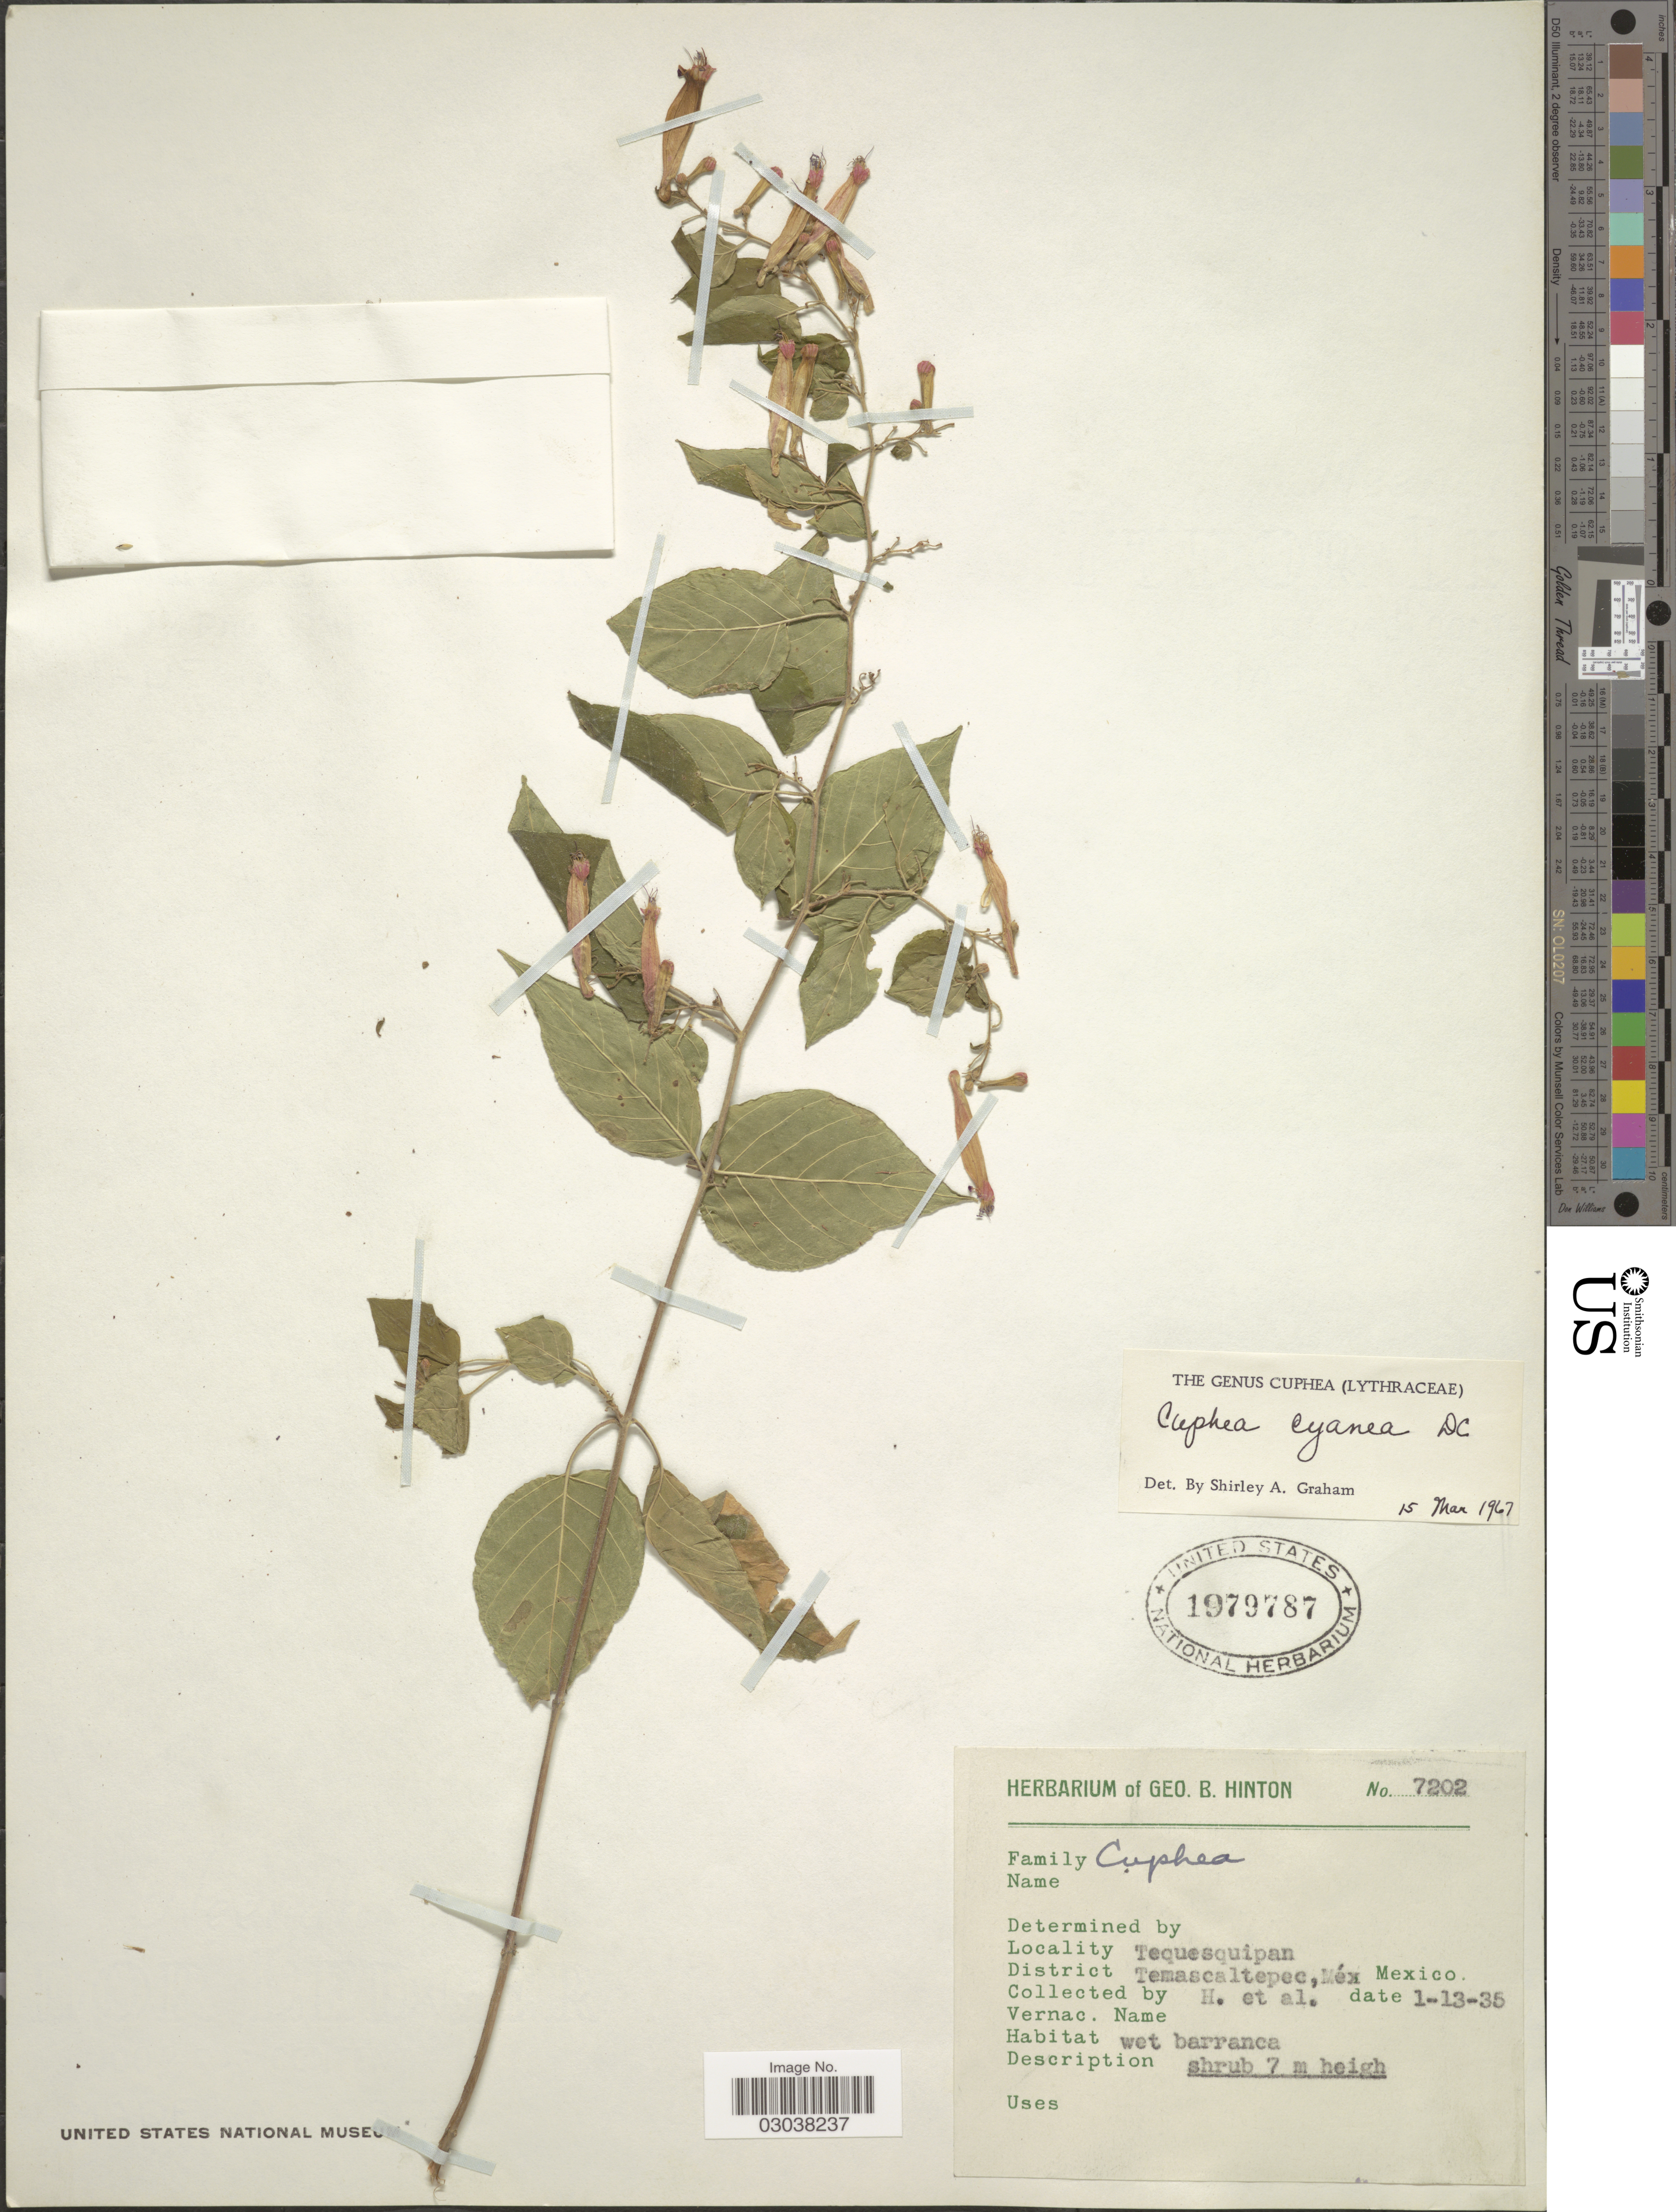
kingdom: Plantae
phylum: Tracheophyta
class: Magnoliopsida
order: Myrtales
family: Lythraceae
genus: Cuphea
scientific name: Cuphea cyanea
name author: DC.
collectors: G. B. Hinton & et al.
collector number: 7202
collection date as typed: Transcribed d/m/y: 13/1/35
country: Mexico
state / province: México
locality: Tequesquipan. District Temascaltepec.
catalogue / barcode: US 1979787